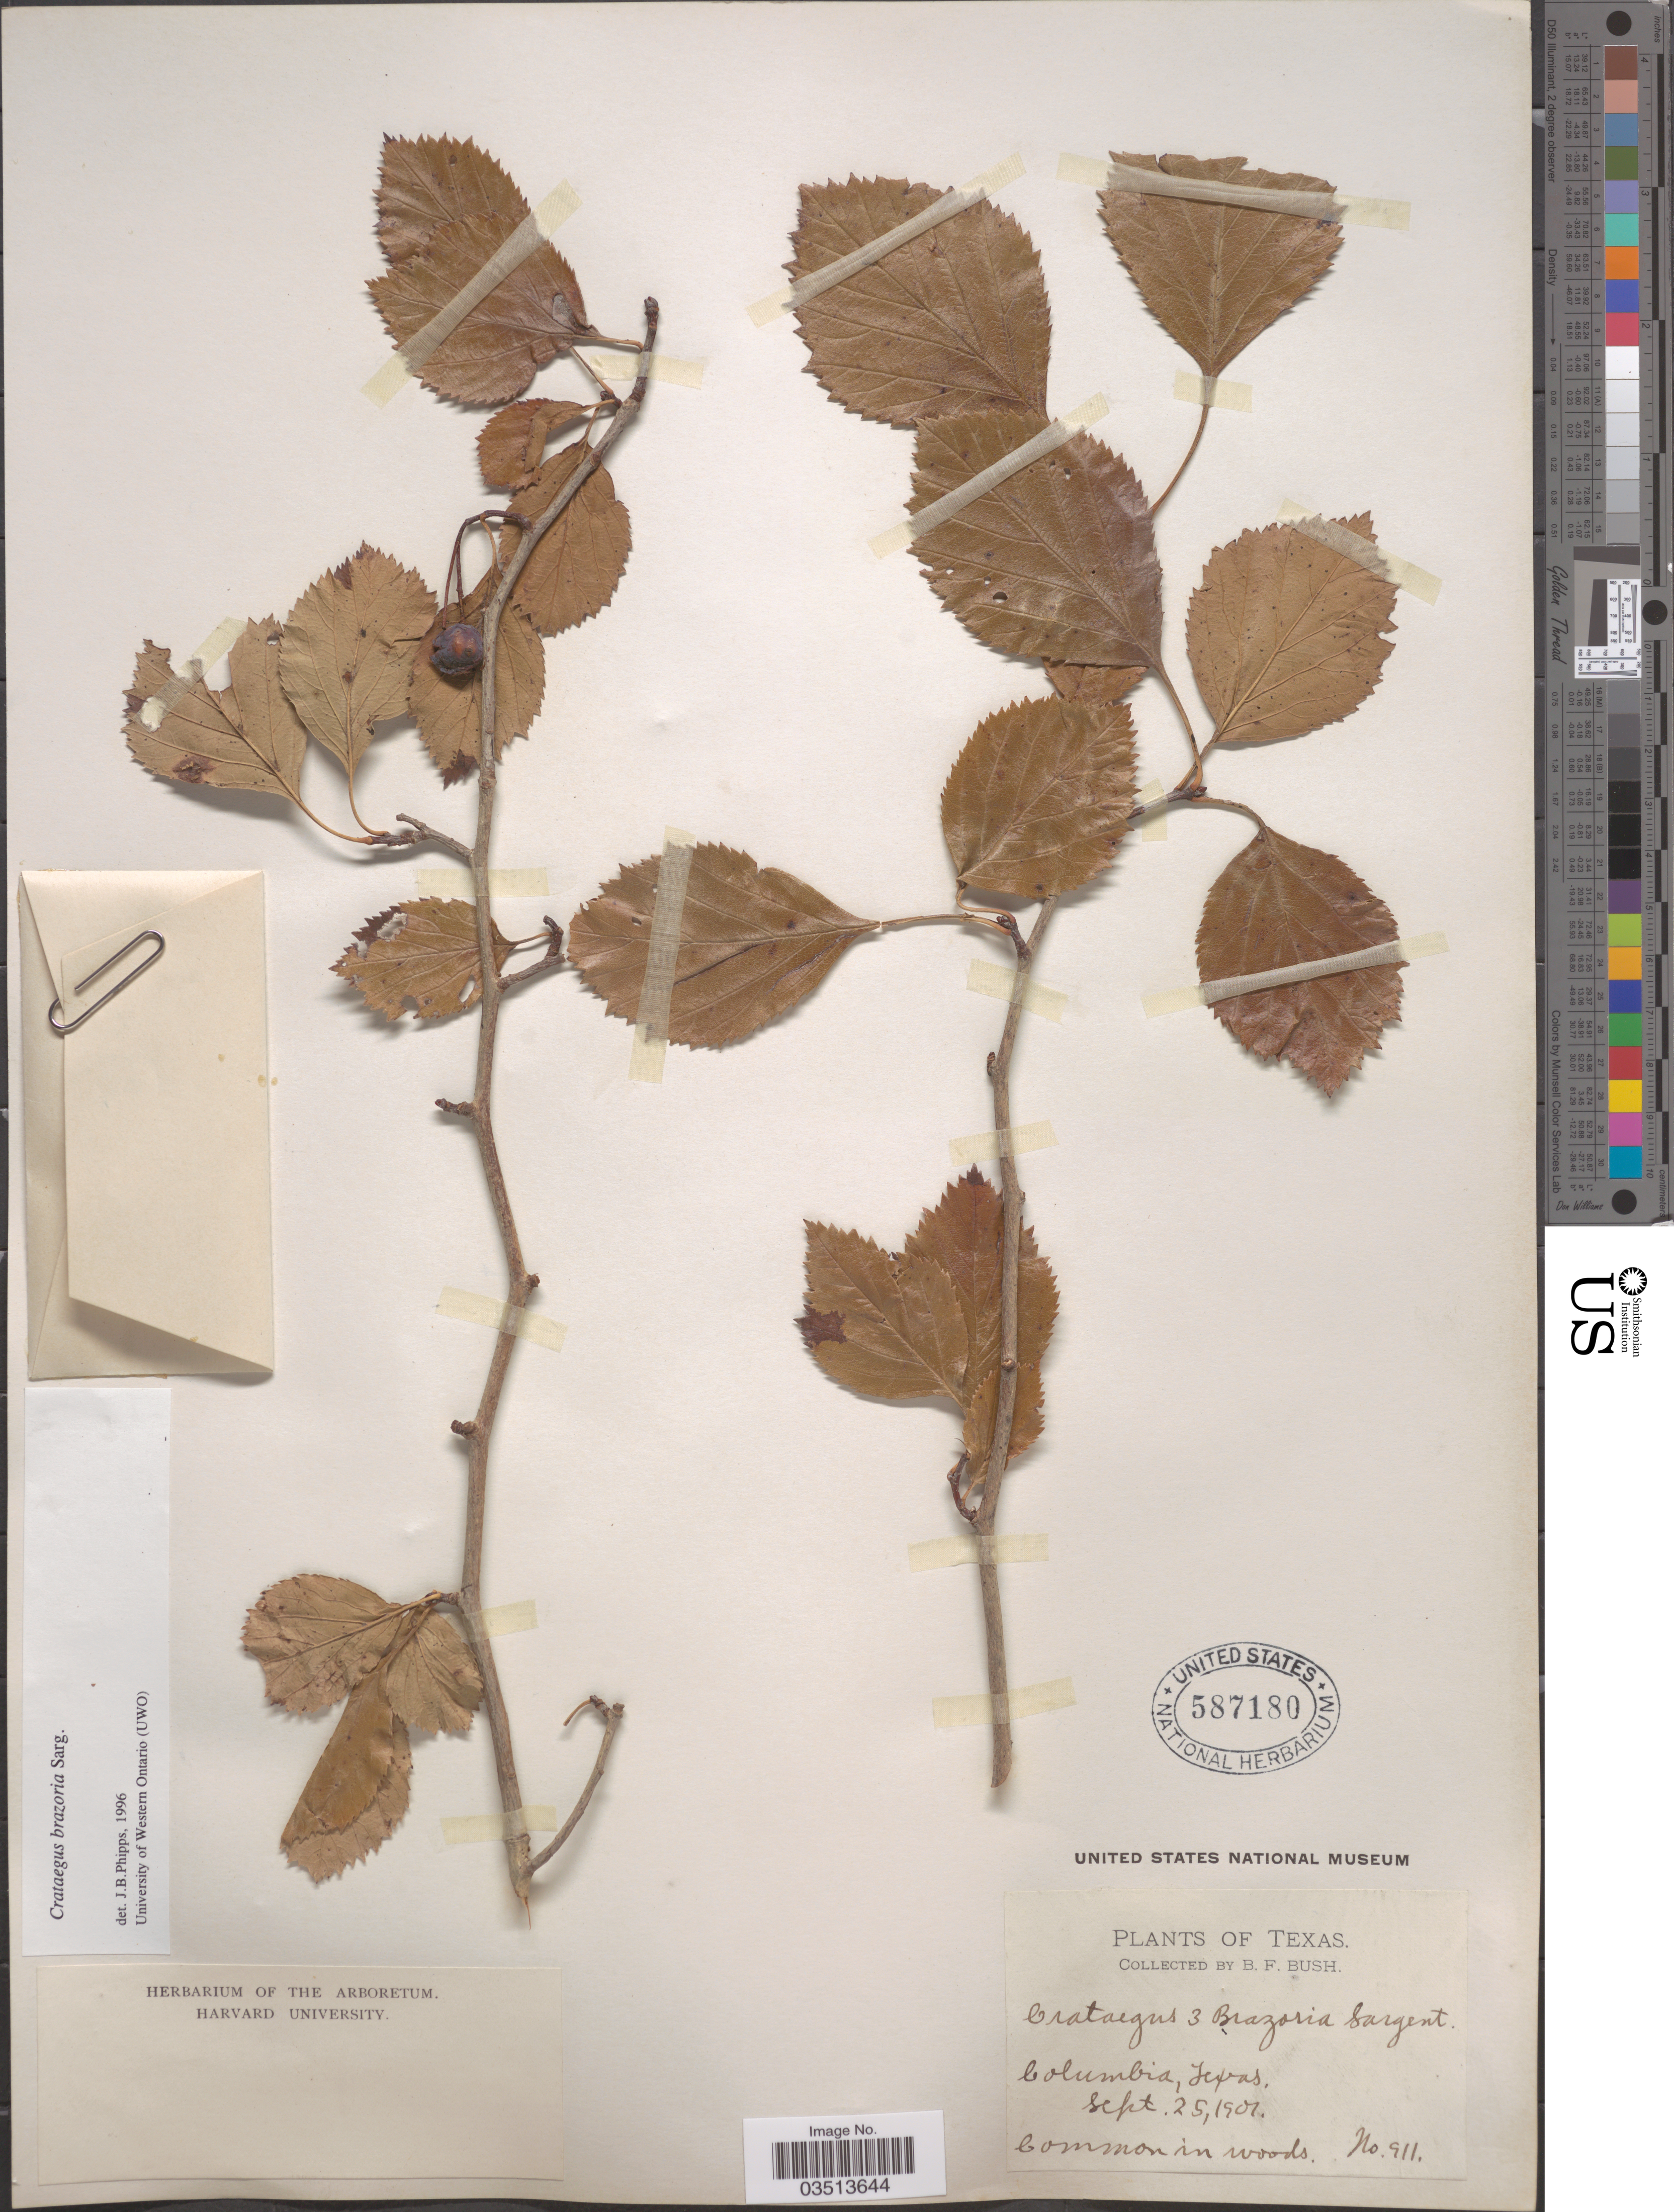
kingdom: Plantae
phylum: Tracheophyta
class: Magnoliopsida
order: Rosales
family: Rosaceae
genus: Crataegus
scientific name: Crataegus brazoria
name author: Sarg.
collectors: B. F. Bush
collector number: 911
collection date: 1901-09-25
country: United States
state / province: Texas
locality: Columbia.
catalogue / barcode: US 587180